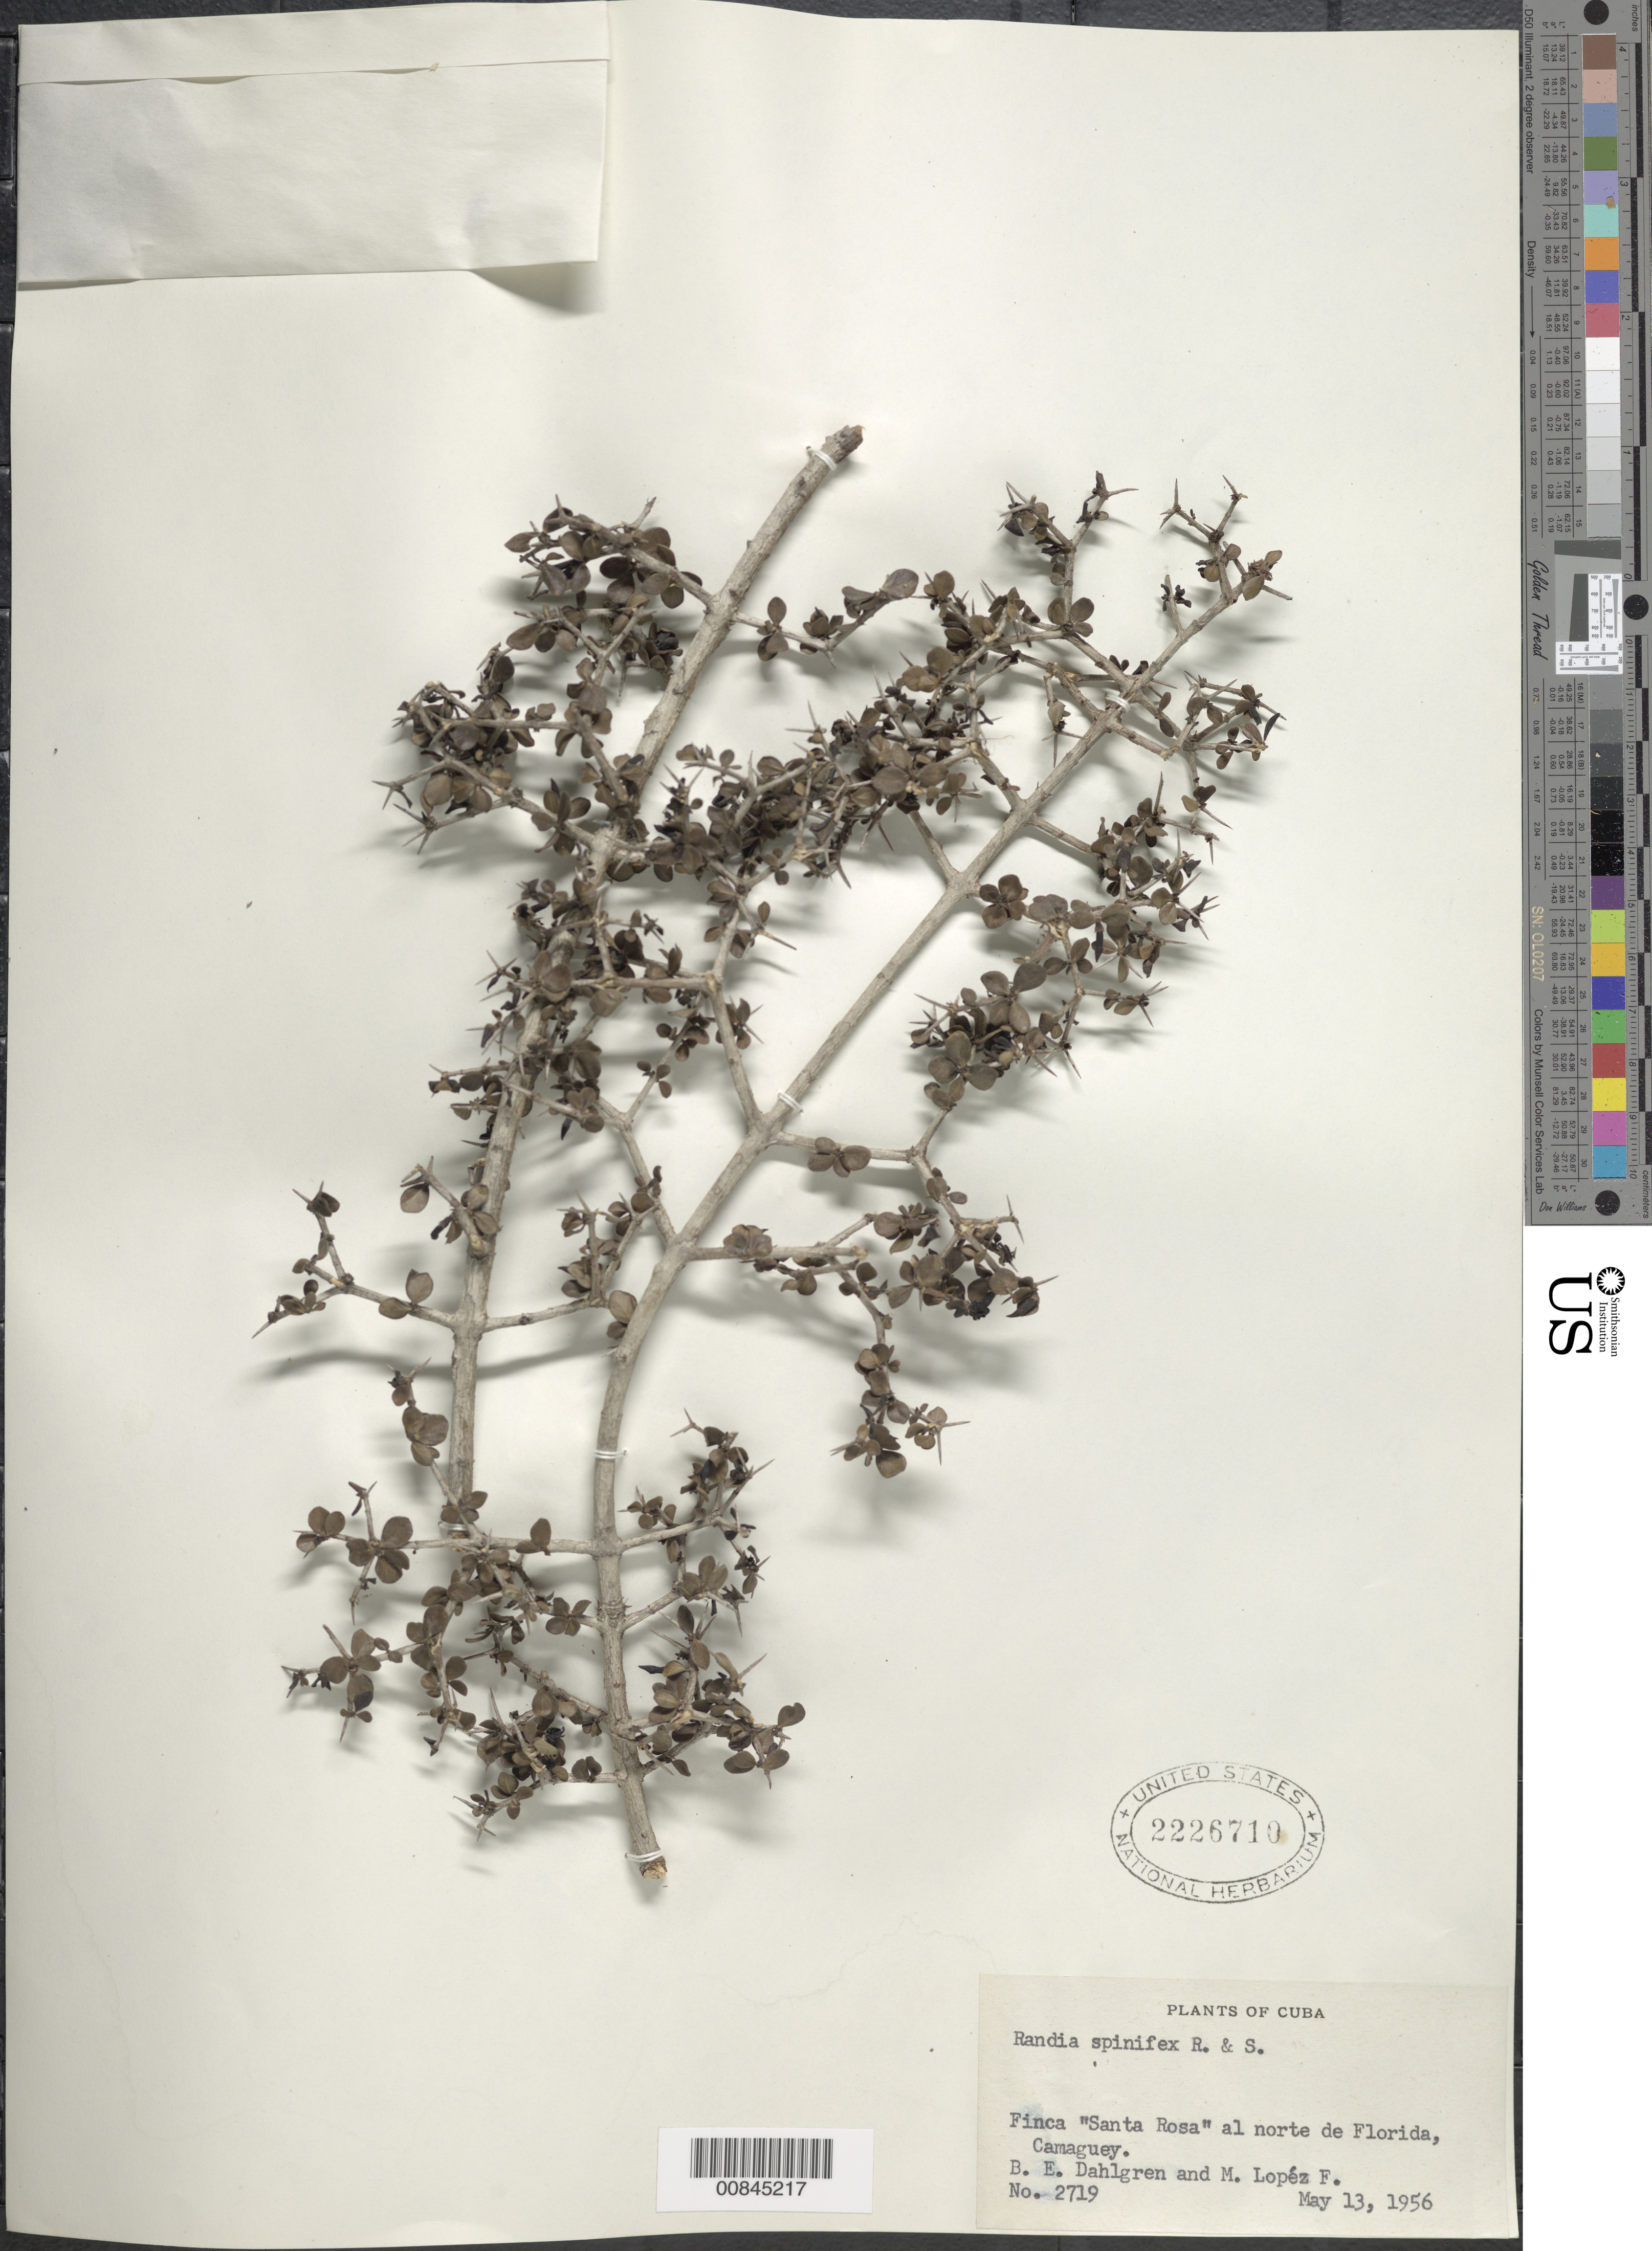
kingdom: Plantae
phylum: Tracheophyta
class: Magnoliopsida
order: Gentianales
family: Rubiaceae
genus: Randia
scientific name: Randia spinifex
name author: (Roem. & Schult.) Standl.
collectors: B. E. Dahlgren & M. López Figueiras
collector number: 2719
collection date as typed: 13 May 1956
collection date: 1956-05-13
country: Cuba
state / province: Camaguey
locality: Finca Santa Rosa al norte de Florida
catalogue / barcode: US 2226710